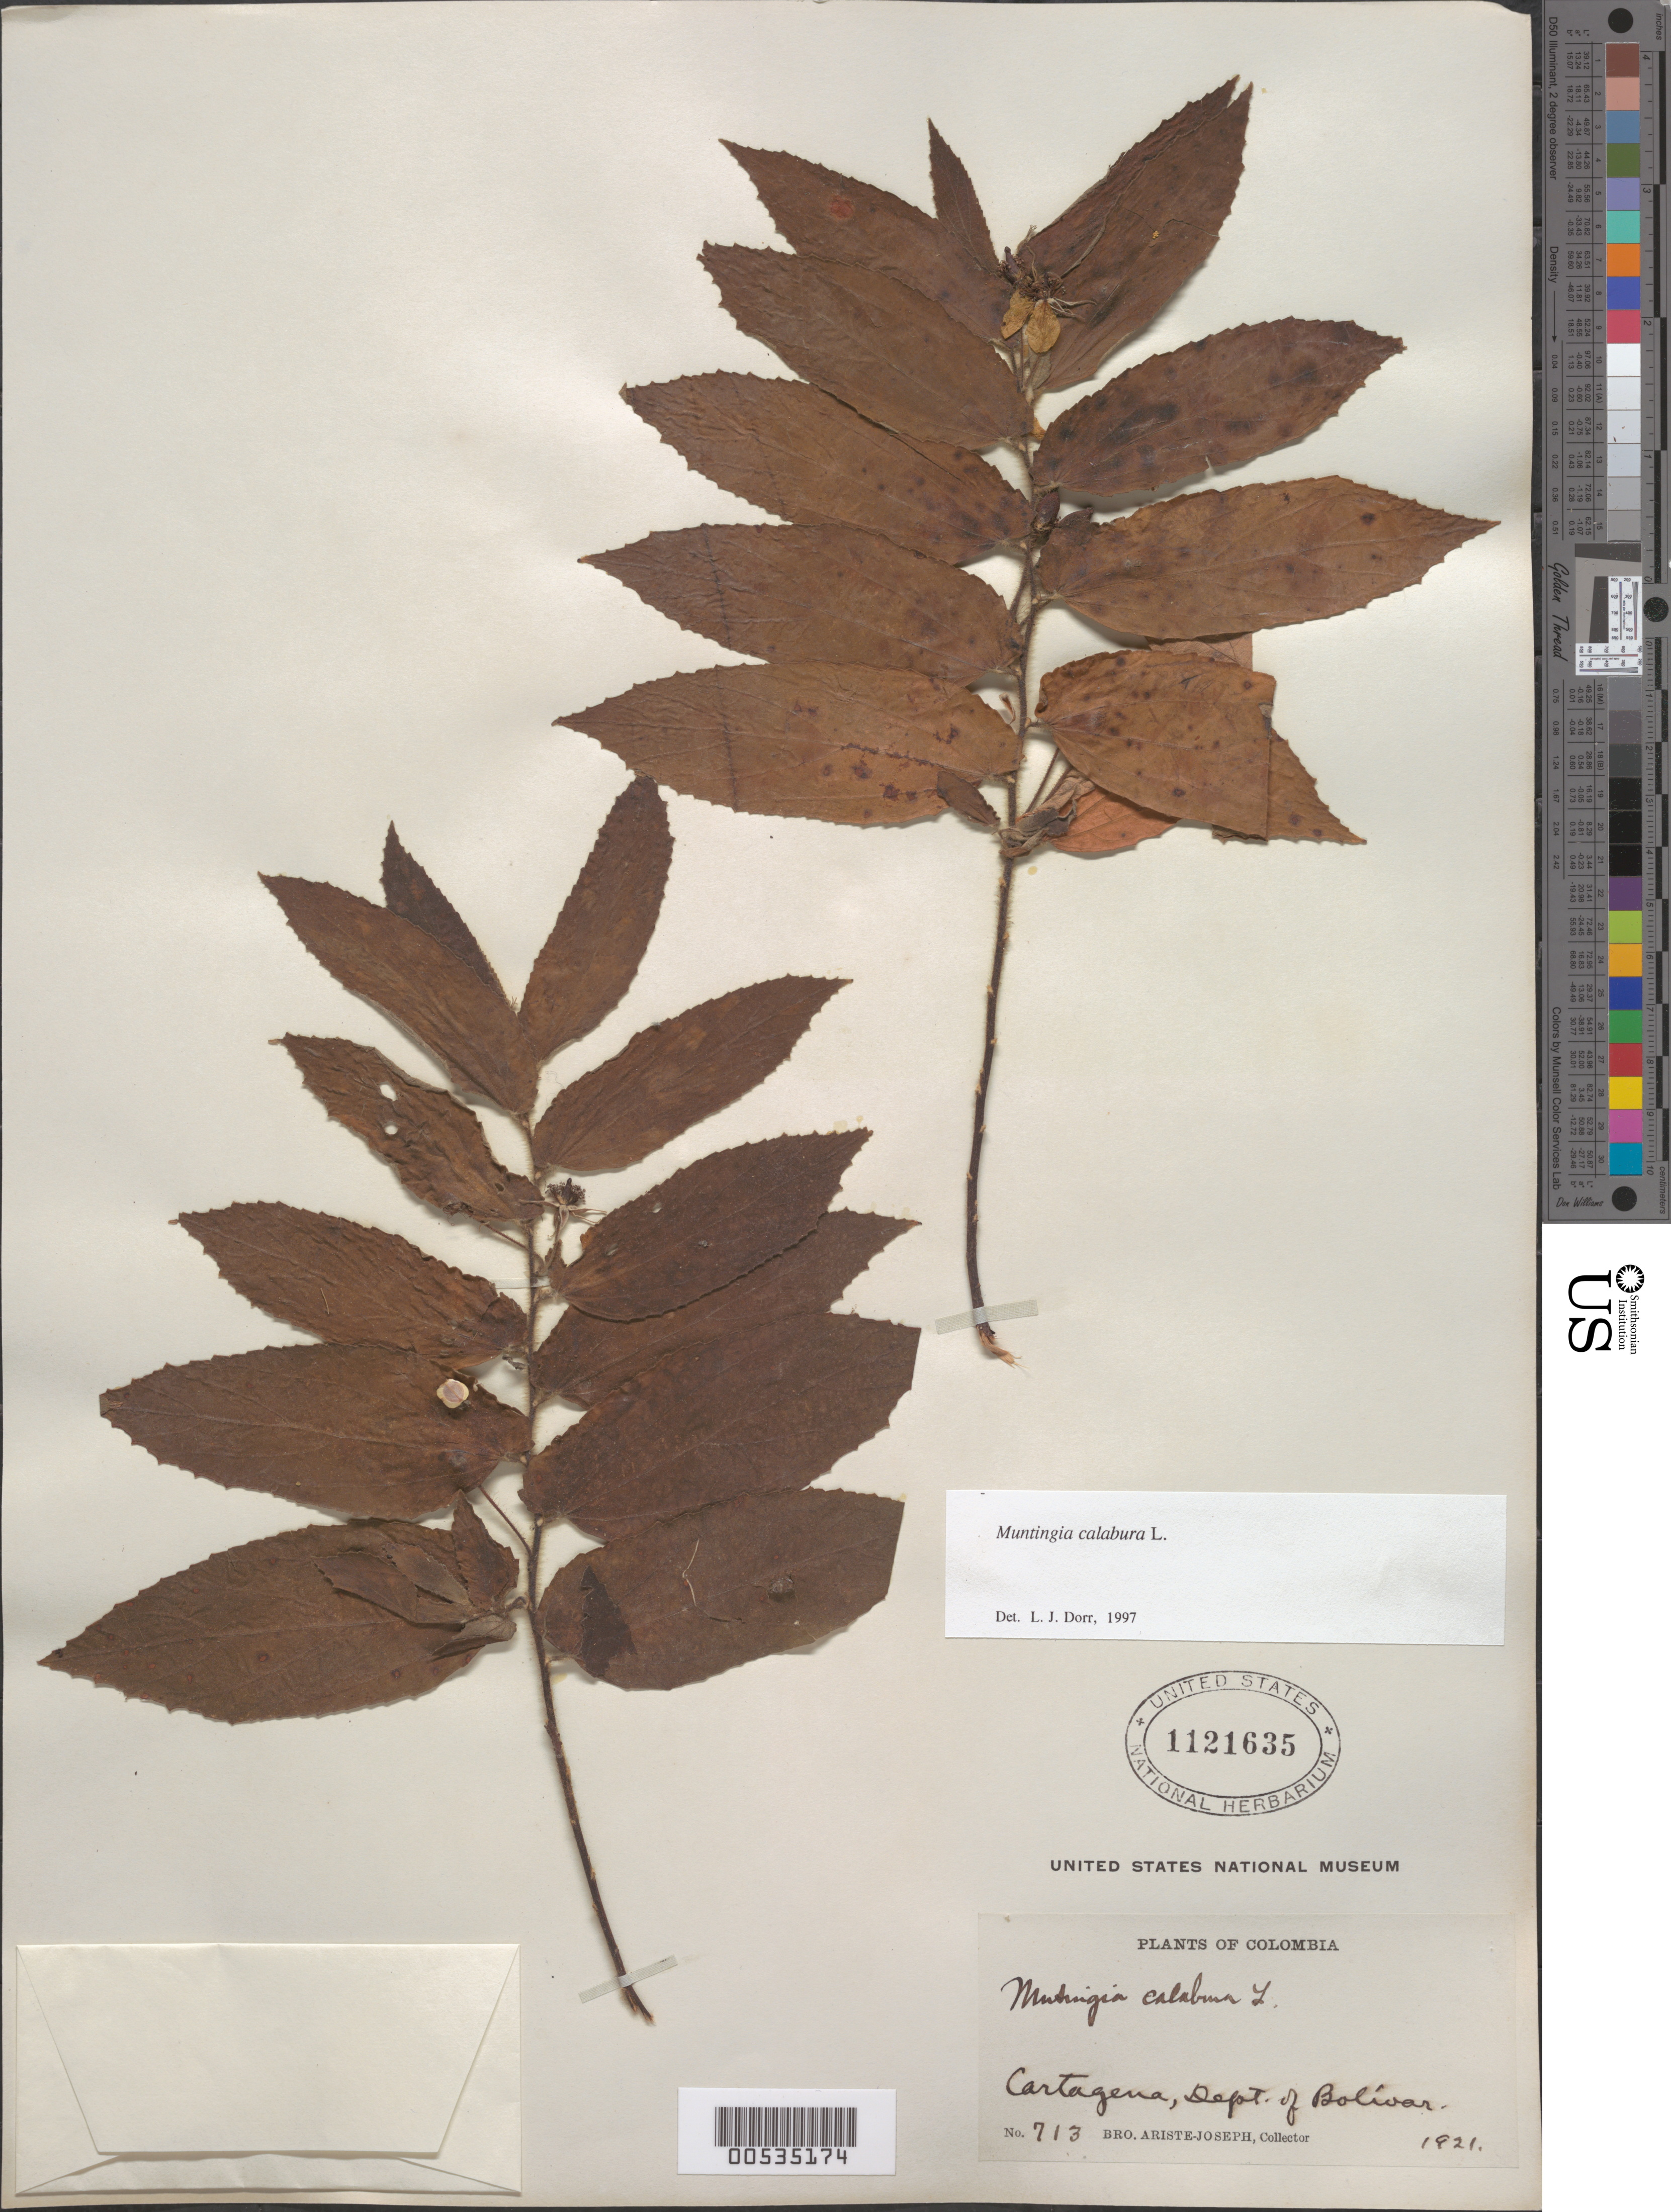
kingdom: Plantae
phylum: Tracheophyta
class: Magnoliopsida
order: Malvales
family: Muntingiaceae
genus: Muntingia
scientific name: Muntingia calabura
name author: L.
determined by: Dorr, L. J., (BOT), Smithsonian Institution - National Museum of Natural History (UNITED STATES)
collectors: Bro. Ariste-Joseph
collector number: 713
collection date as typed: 1921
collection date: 1921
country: Colombia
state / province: Bolívar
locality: Cartagena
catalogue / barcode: US 1121635